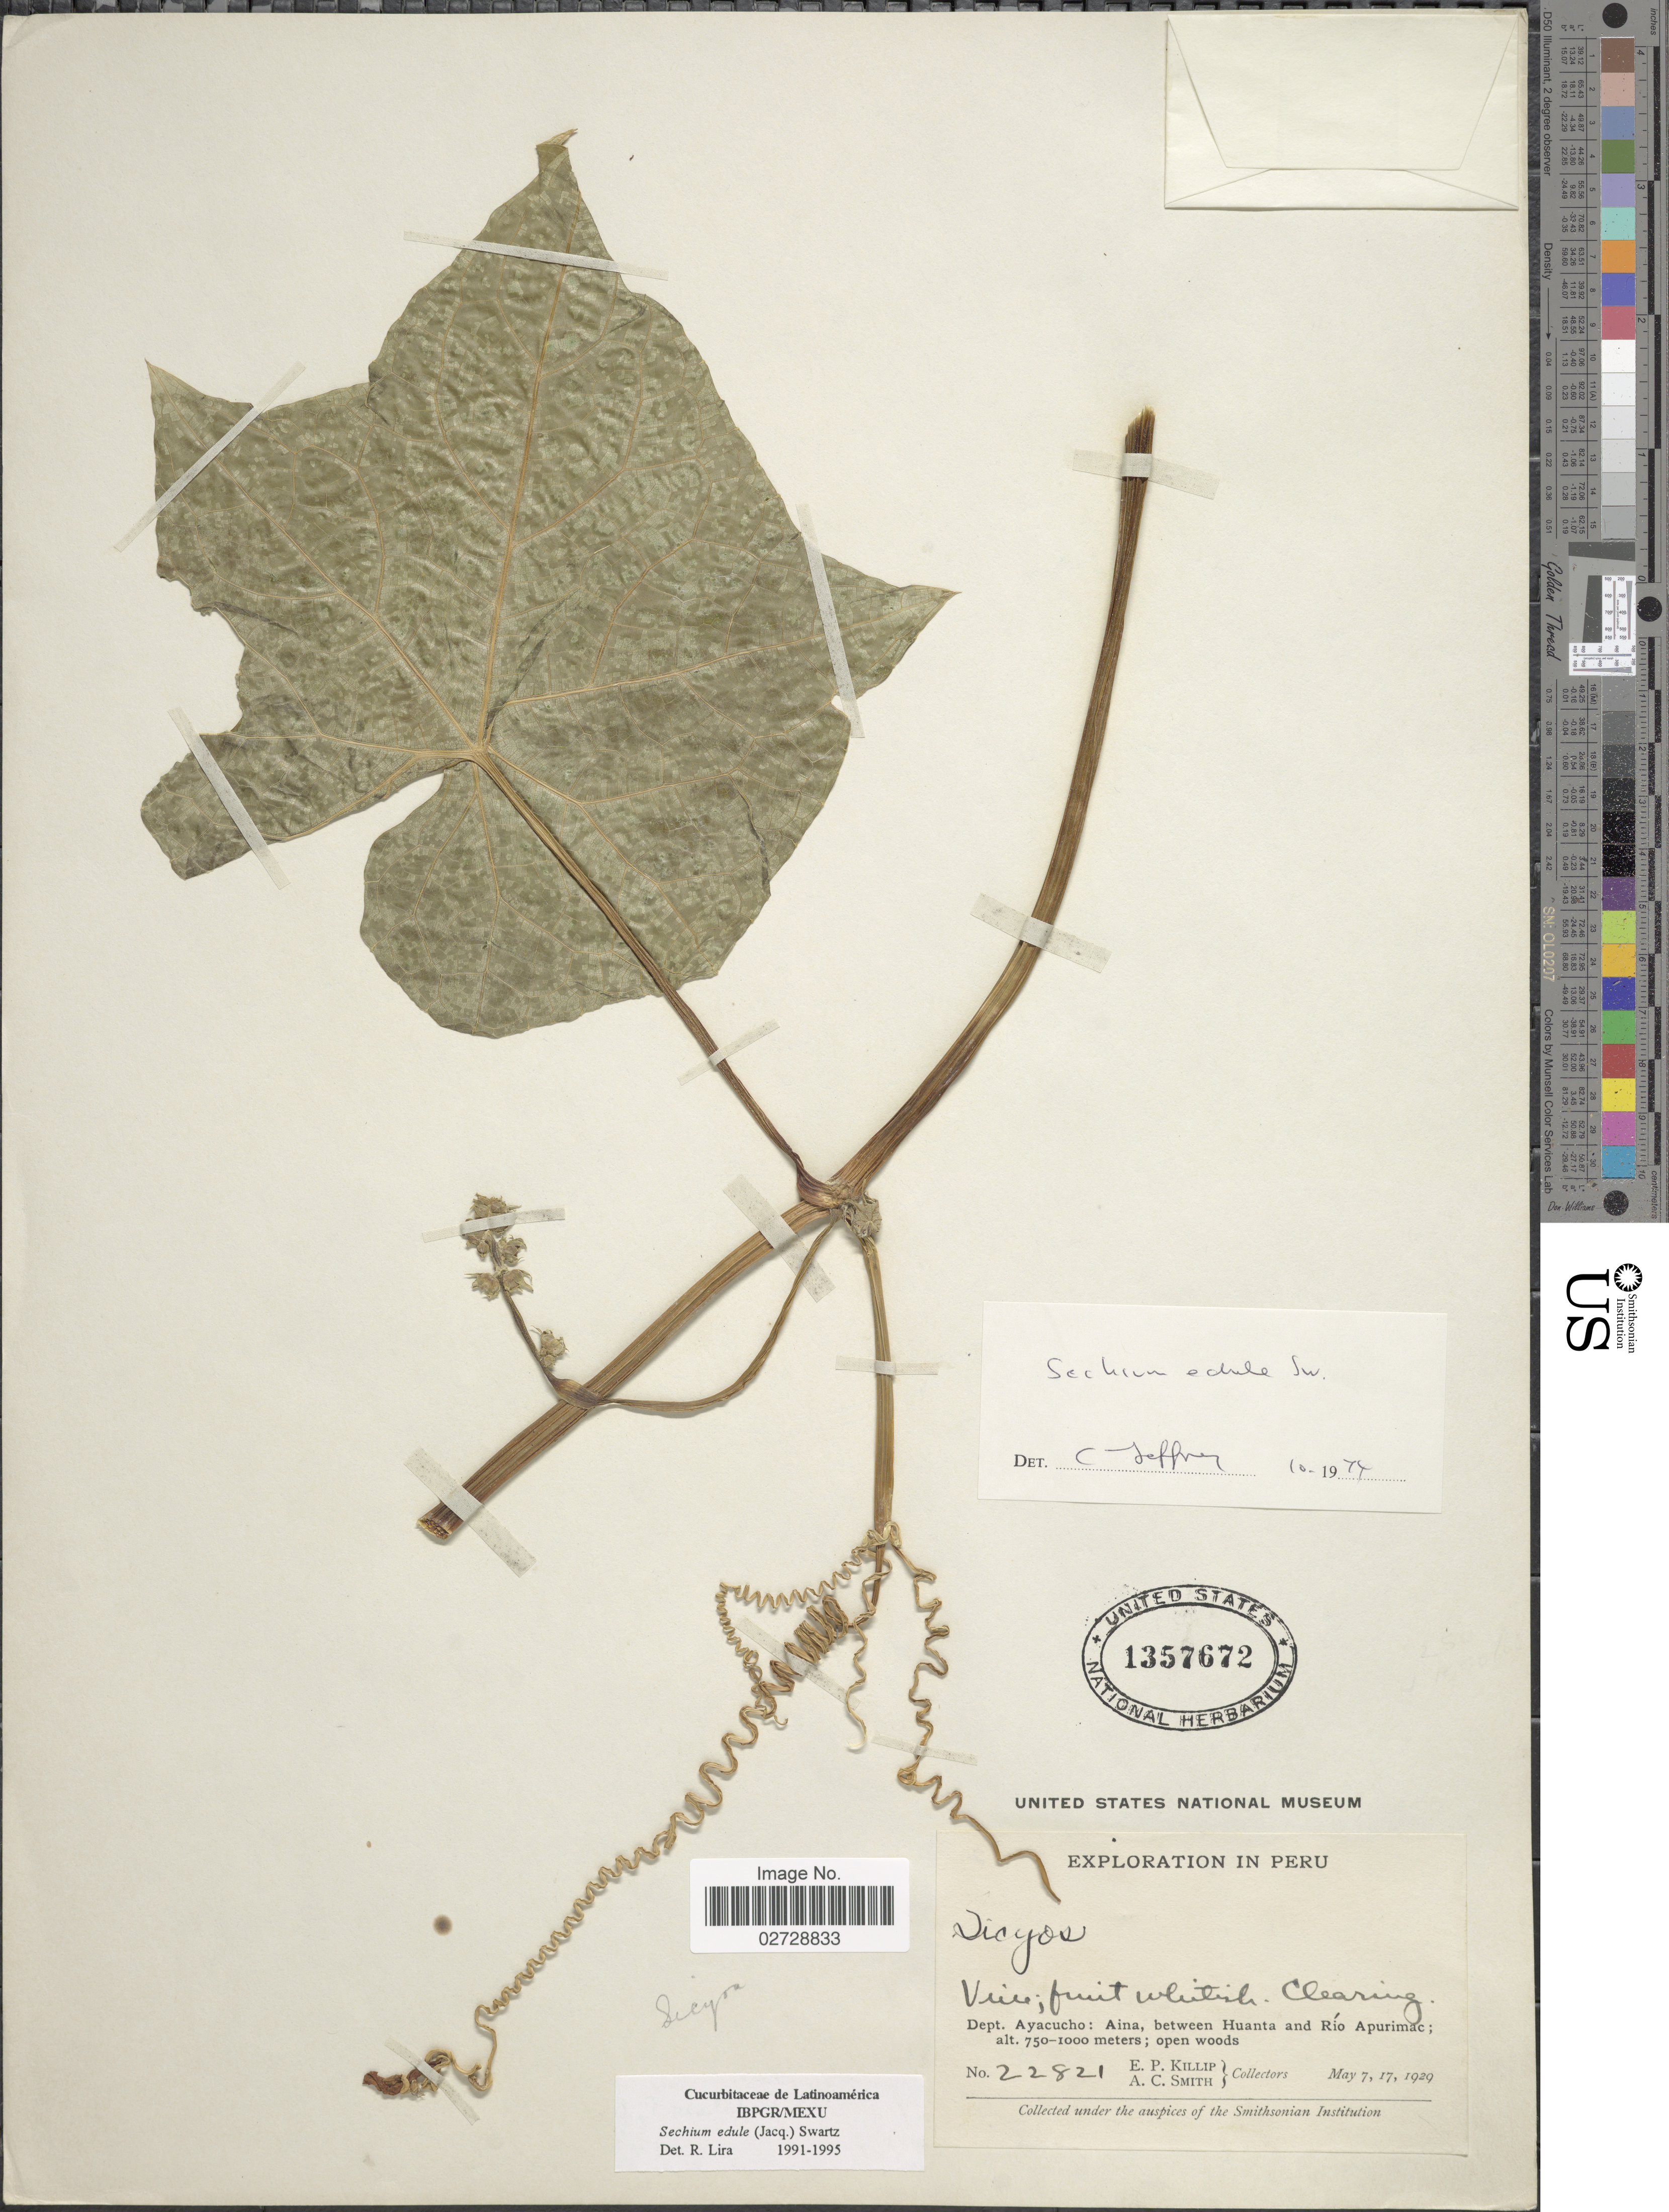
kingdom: Plantae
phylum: Tracheophyta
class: Magnoliopsida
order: Cucurbitales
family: Cucurbitaceae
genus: Sicyos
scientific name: Sicyos edulis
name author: Jacq.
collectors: E. P. Killip & A. C. Smith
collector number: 22821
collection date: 1929-05-07/1929-05-17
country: Peru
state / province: Ayacucho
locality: Dept. Ayacucho: Aina, between Huanta and Río Apurimac.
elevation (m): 750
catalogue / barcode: US 1357672